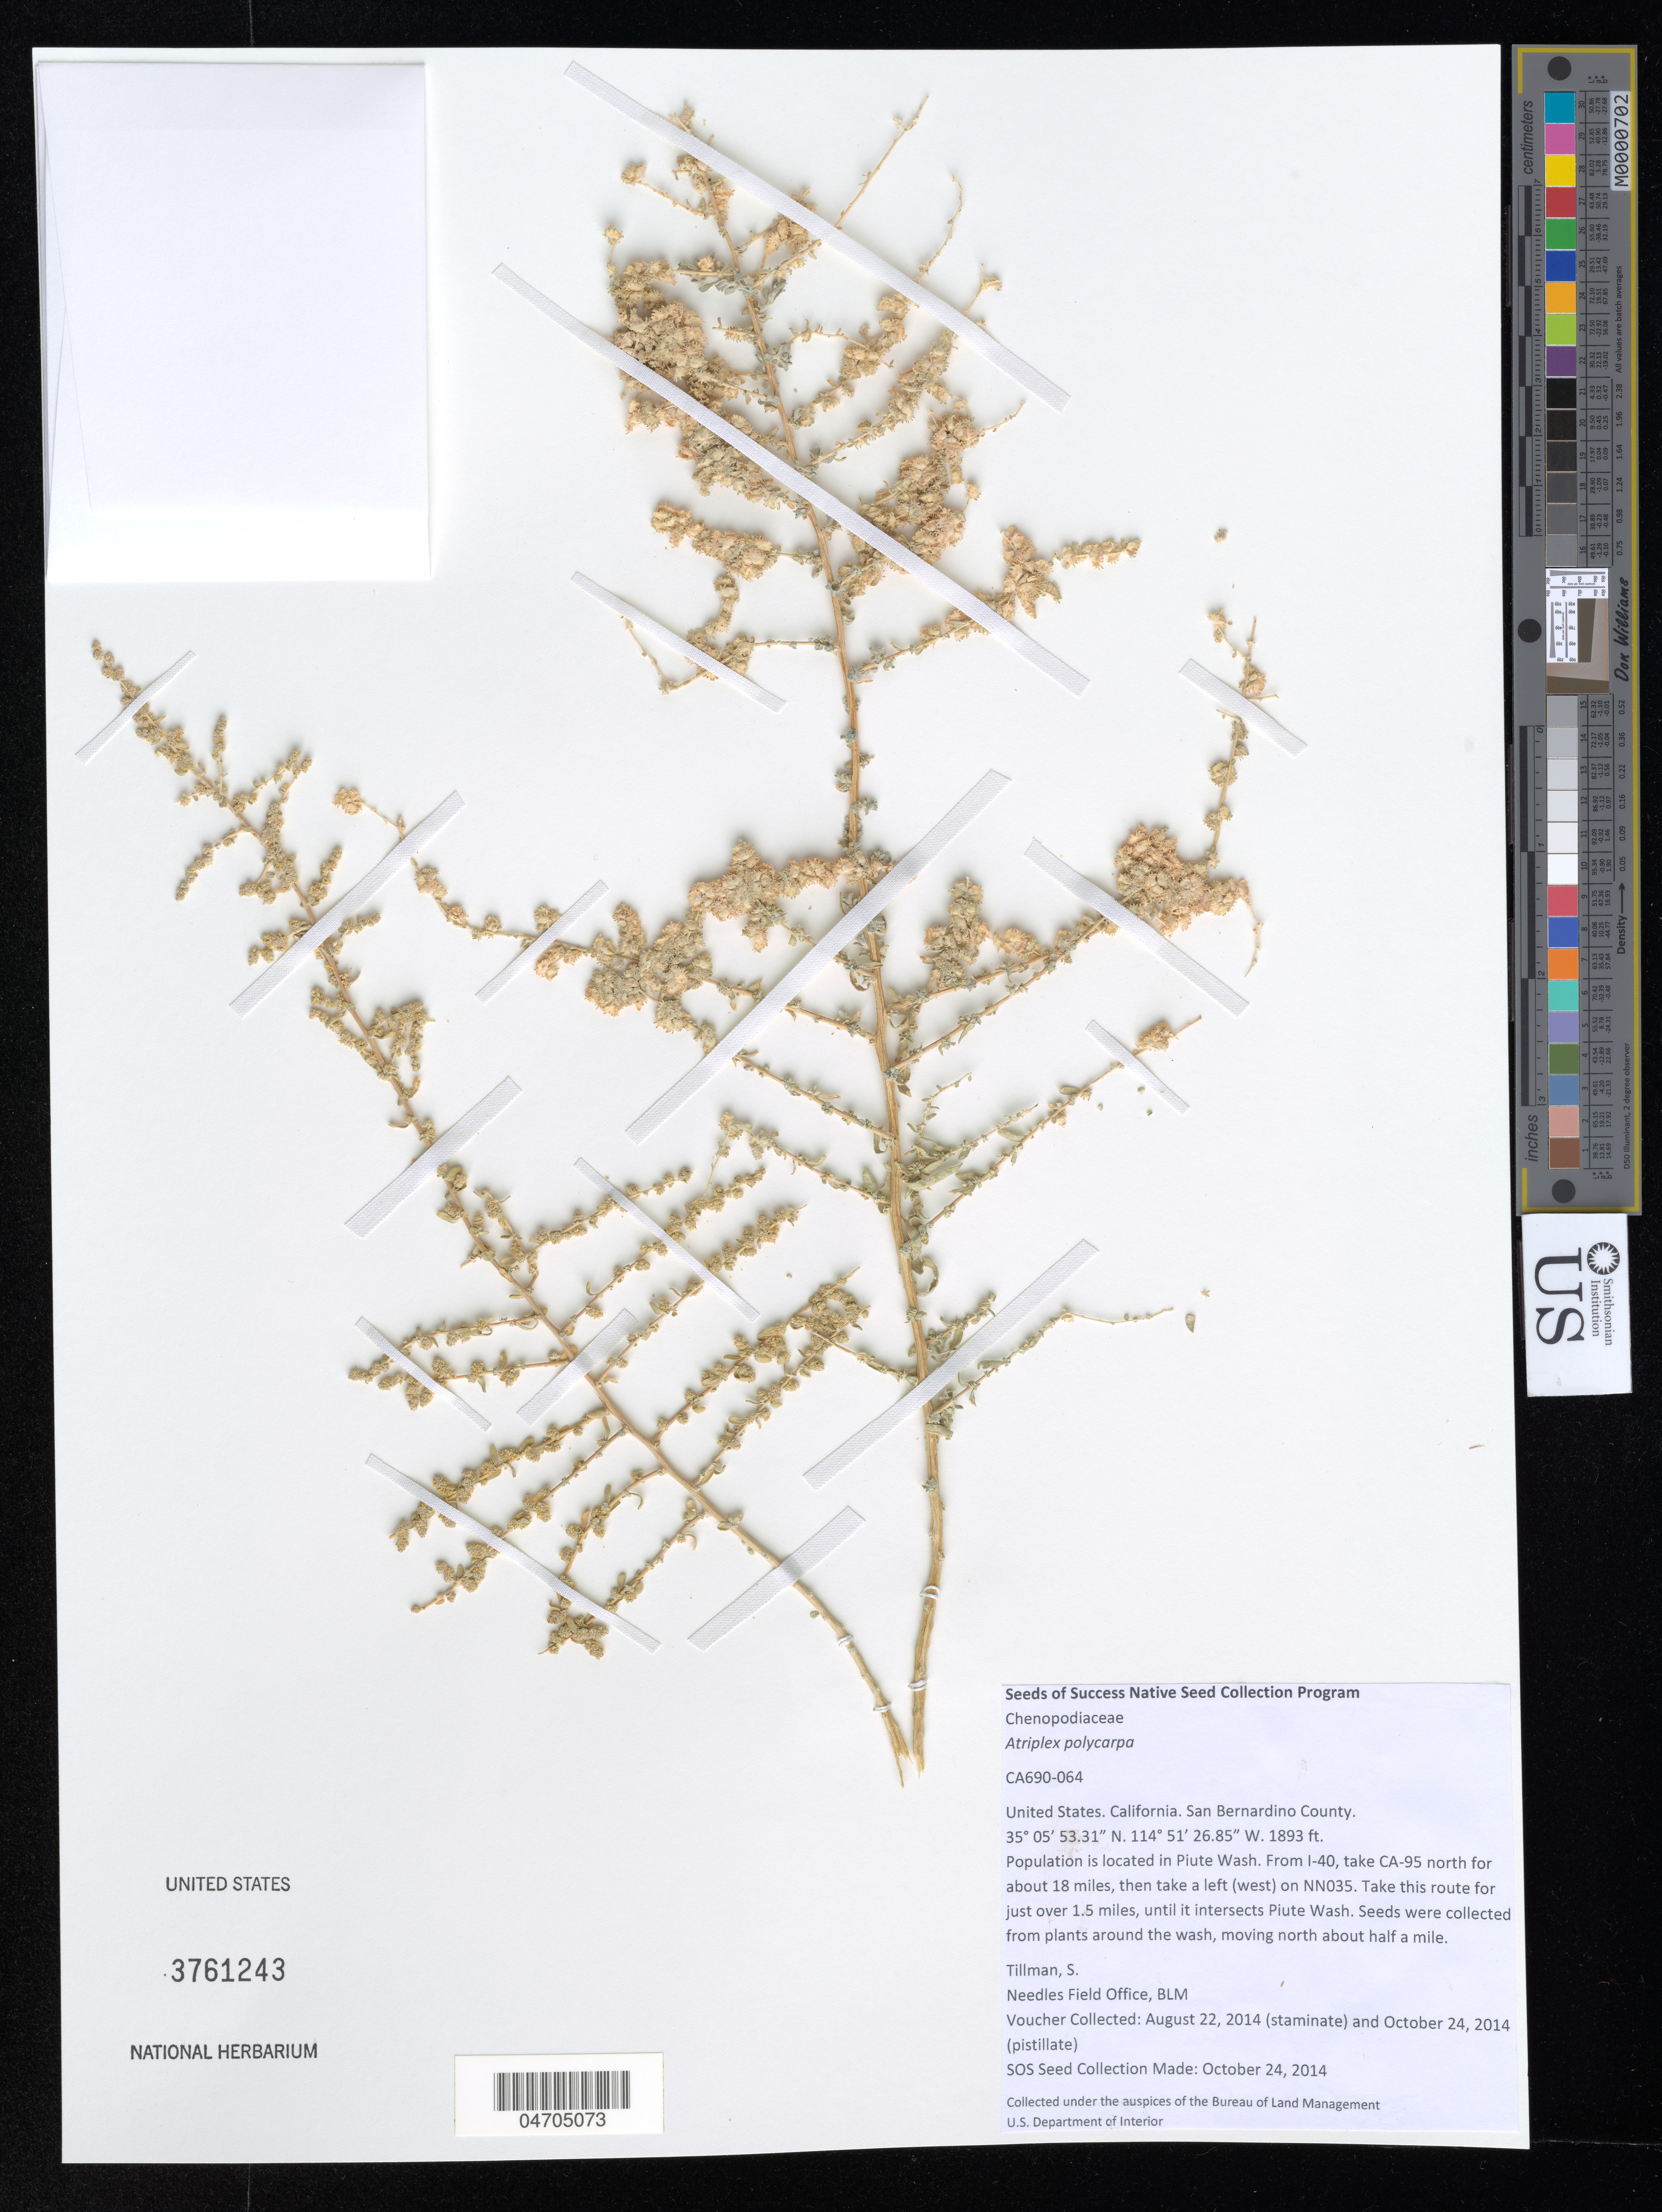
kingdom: Plantae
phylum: Tracheophyta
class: Magnoliopsida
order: Caryophyllales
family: Amaranthaceae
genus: Atriplex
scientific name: Atriplex polycarpa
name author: (Torr.) S. Watson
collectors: S. Tillman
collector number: CA690-064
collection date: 2014-08-22/2014-10-24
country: United States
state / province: California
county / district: San Bernardino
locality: San Bernardino County. Population is located in Piute Wash. From I-40, take CA-95 north for about 18 miles, then take a left (west) on NN035. Take this route for just over 1.5 miles, until it intersects Piute Wash.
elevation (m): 577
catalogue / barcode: US 3761243